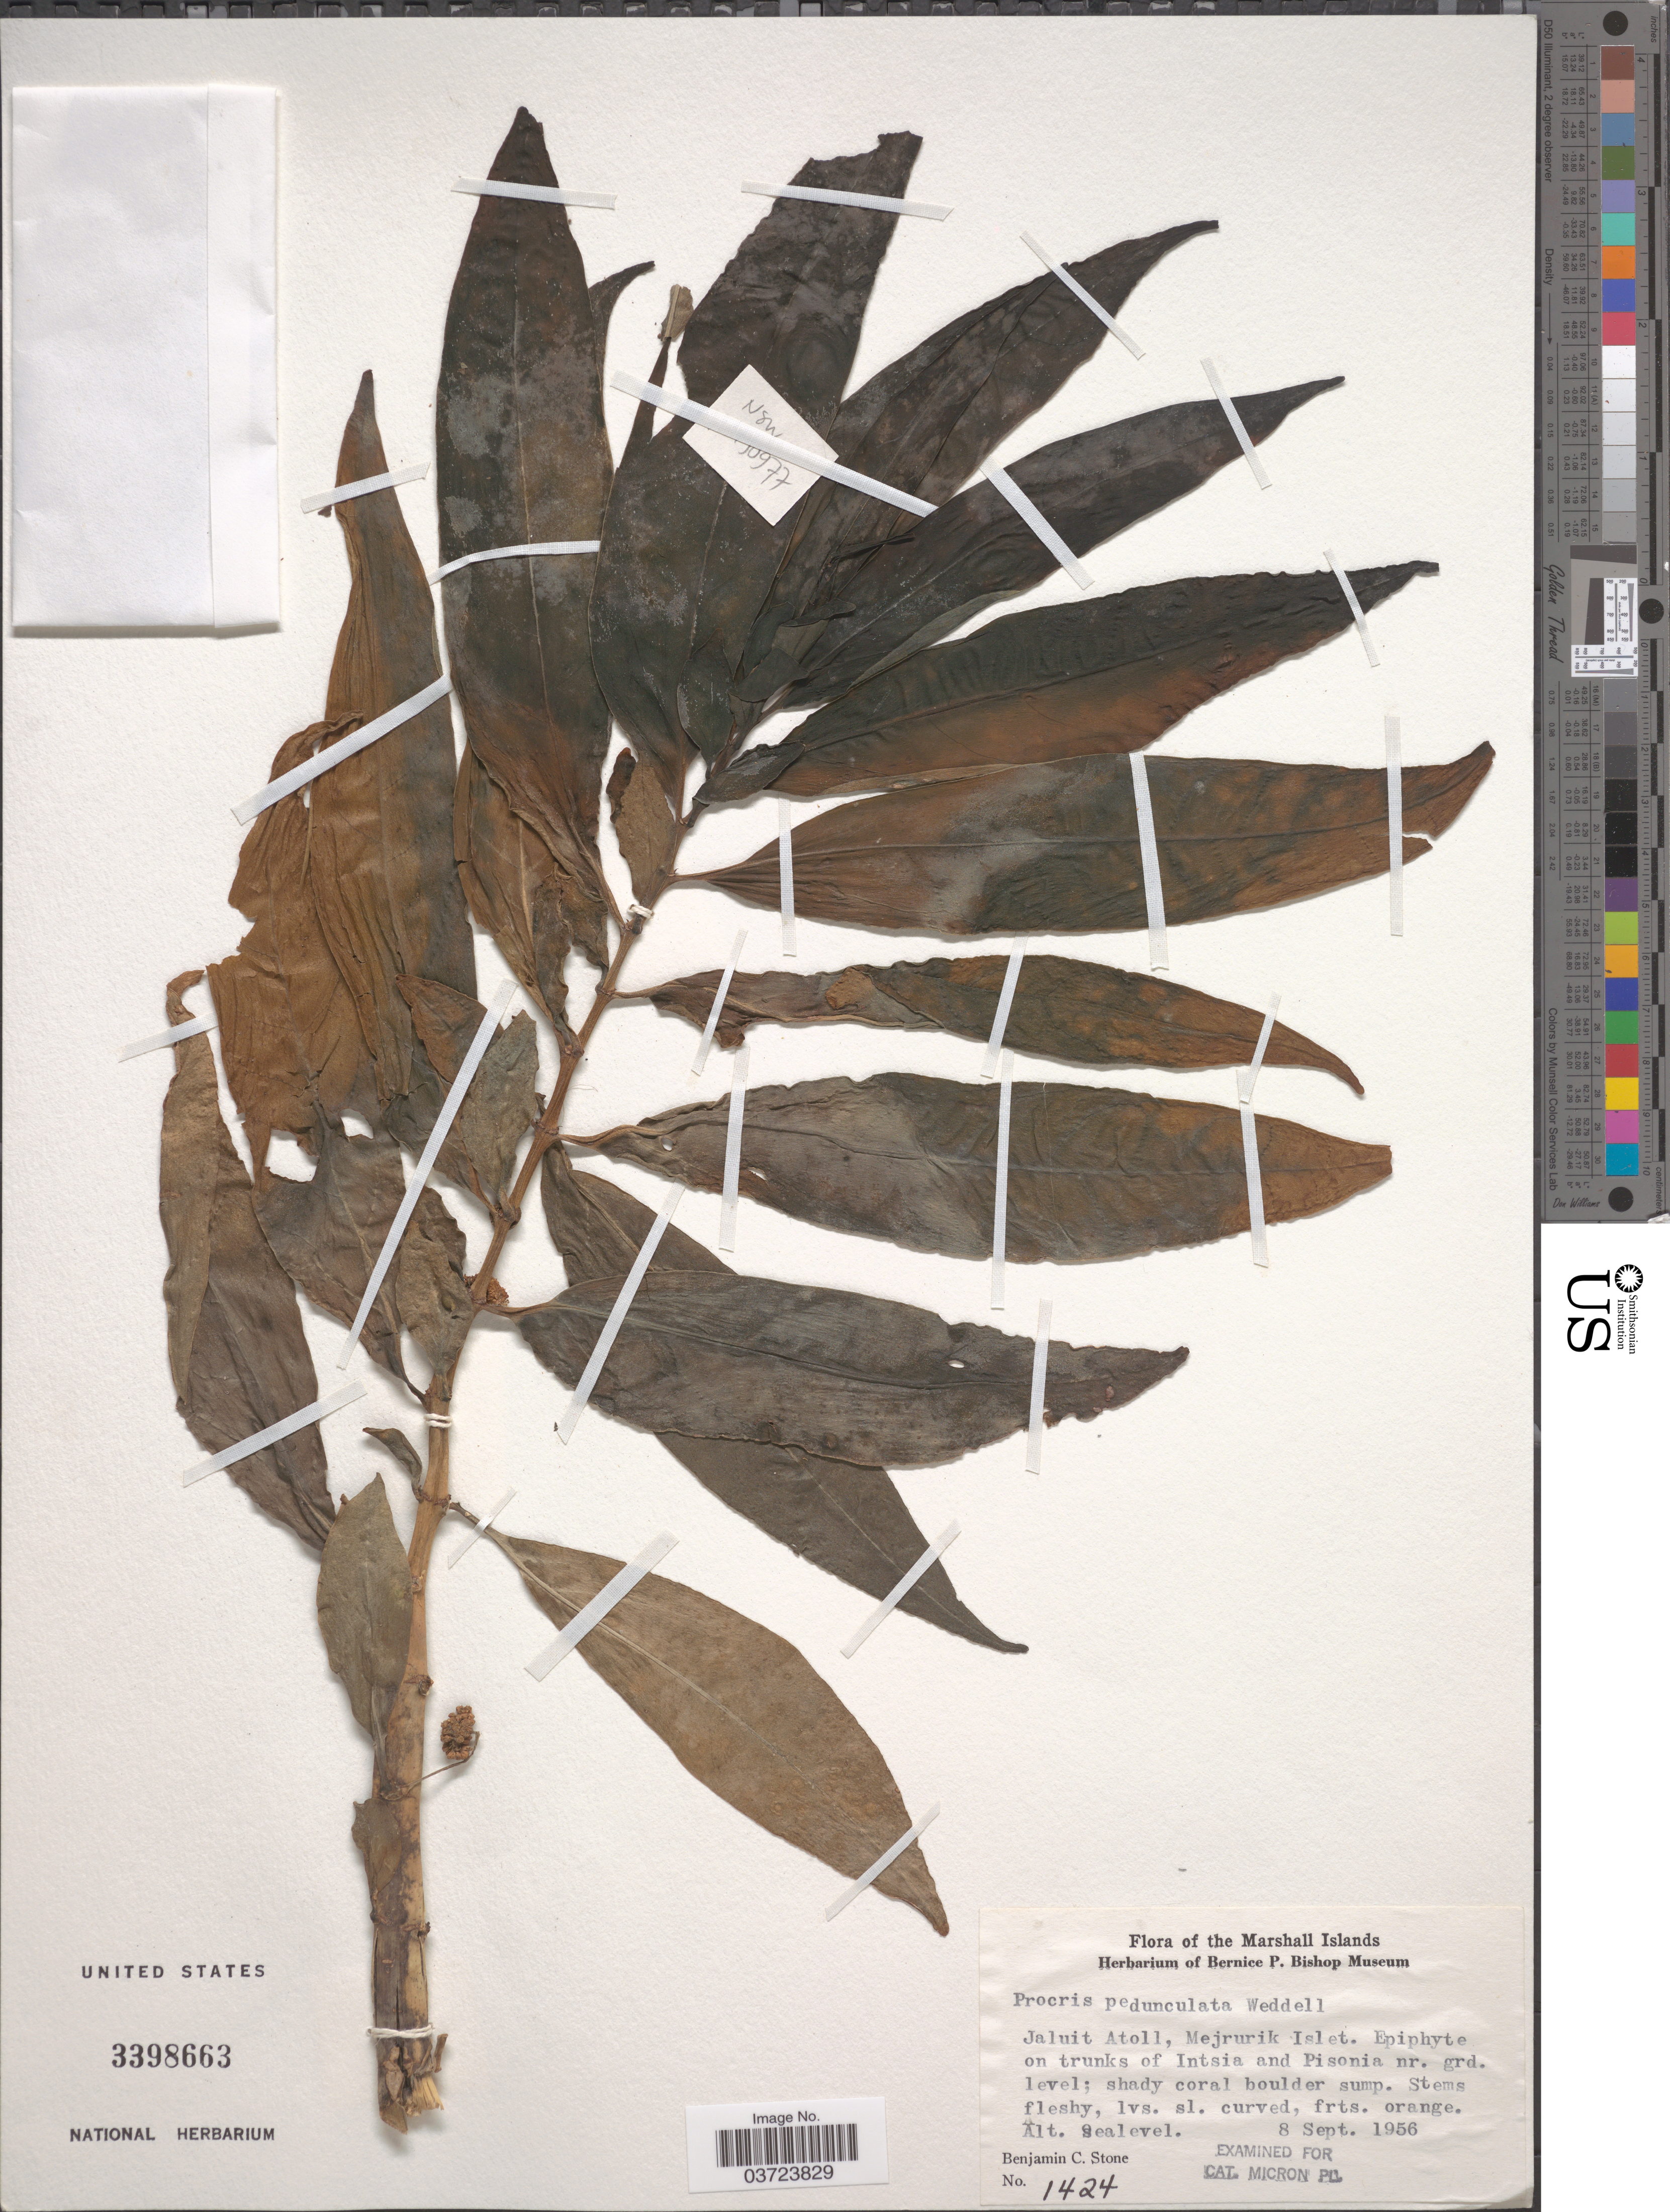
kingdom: Plantae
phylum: Tracheophyta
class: Magnoliopsida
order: Rosales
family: Urticaceae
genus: Procris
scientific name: Procris pedunculata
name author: (J.R. Forst. & G. Forst.) Wedd.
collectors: B. C. Stone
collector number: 1424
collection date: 1956-09-08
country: Marshall Islands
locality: Jaluit Atoll, Mejrurik Islet.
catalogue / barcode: US 3398663